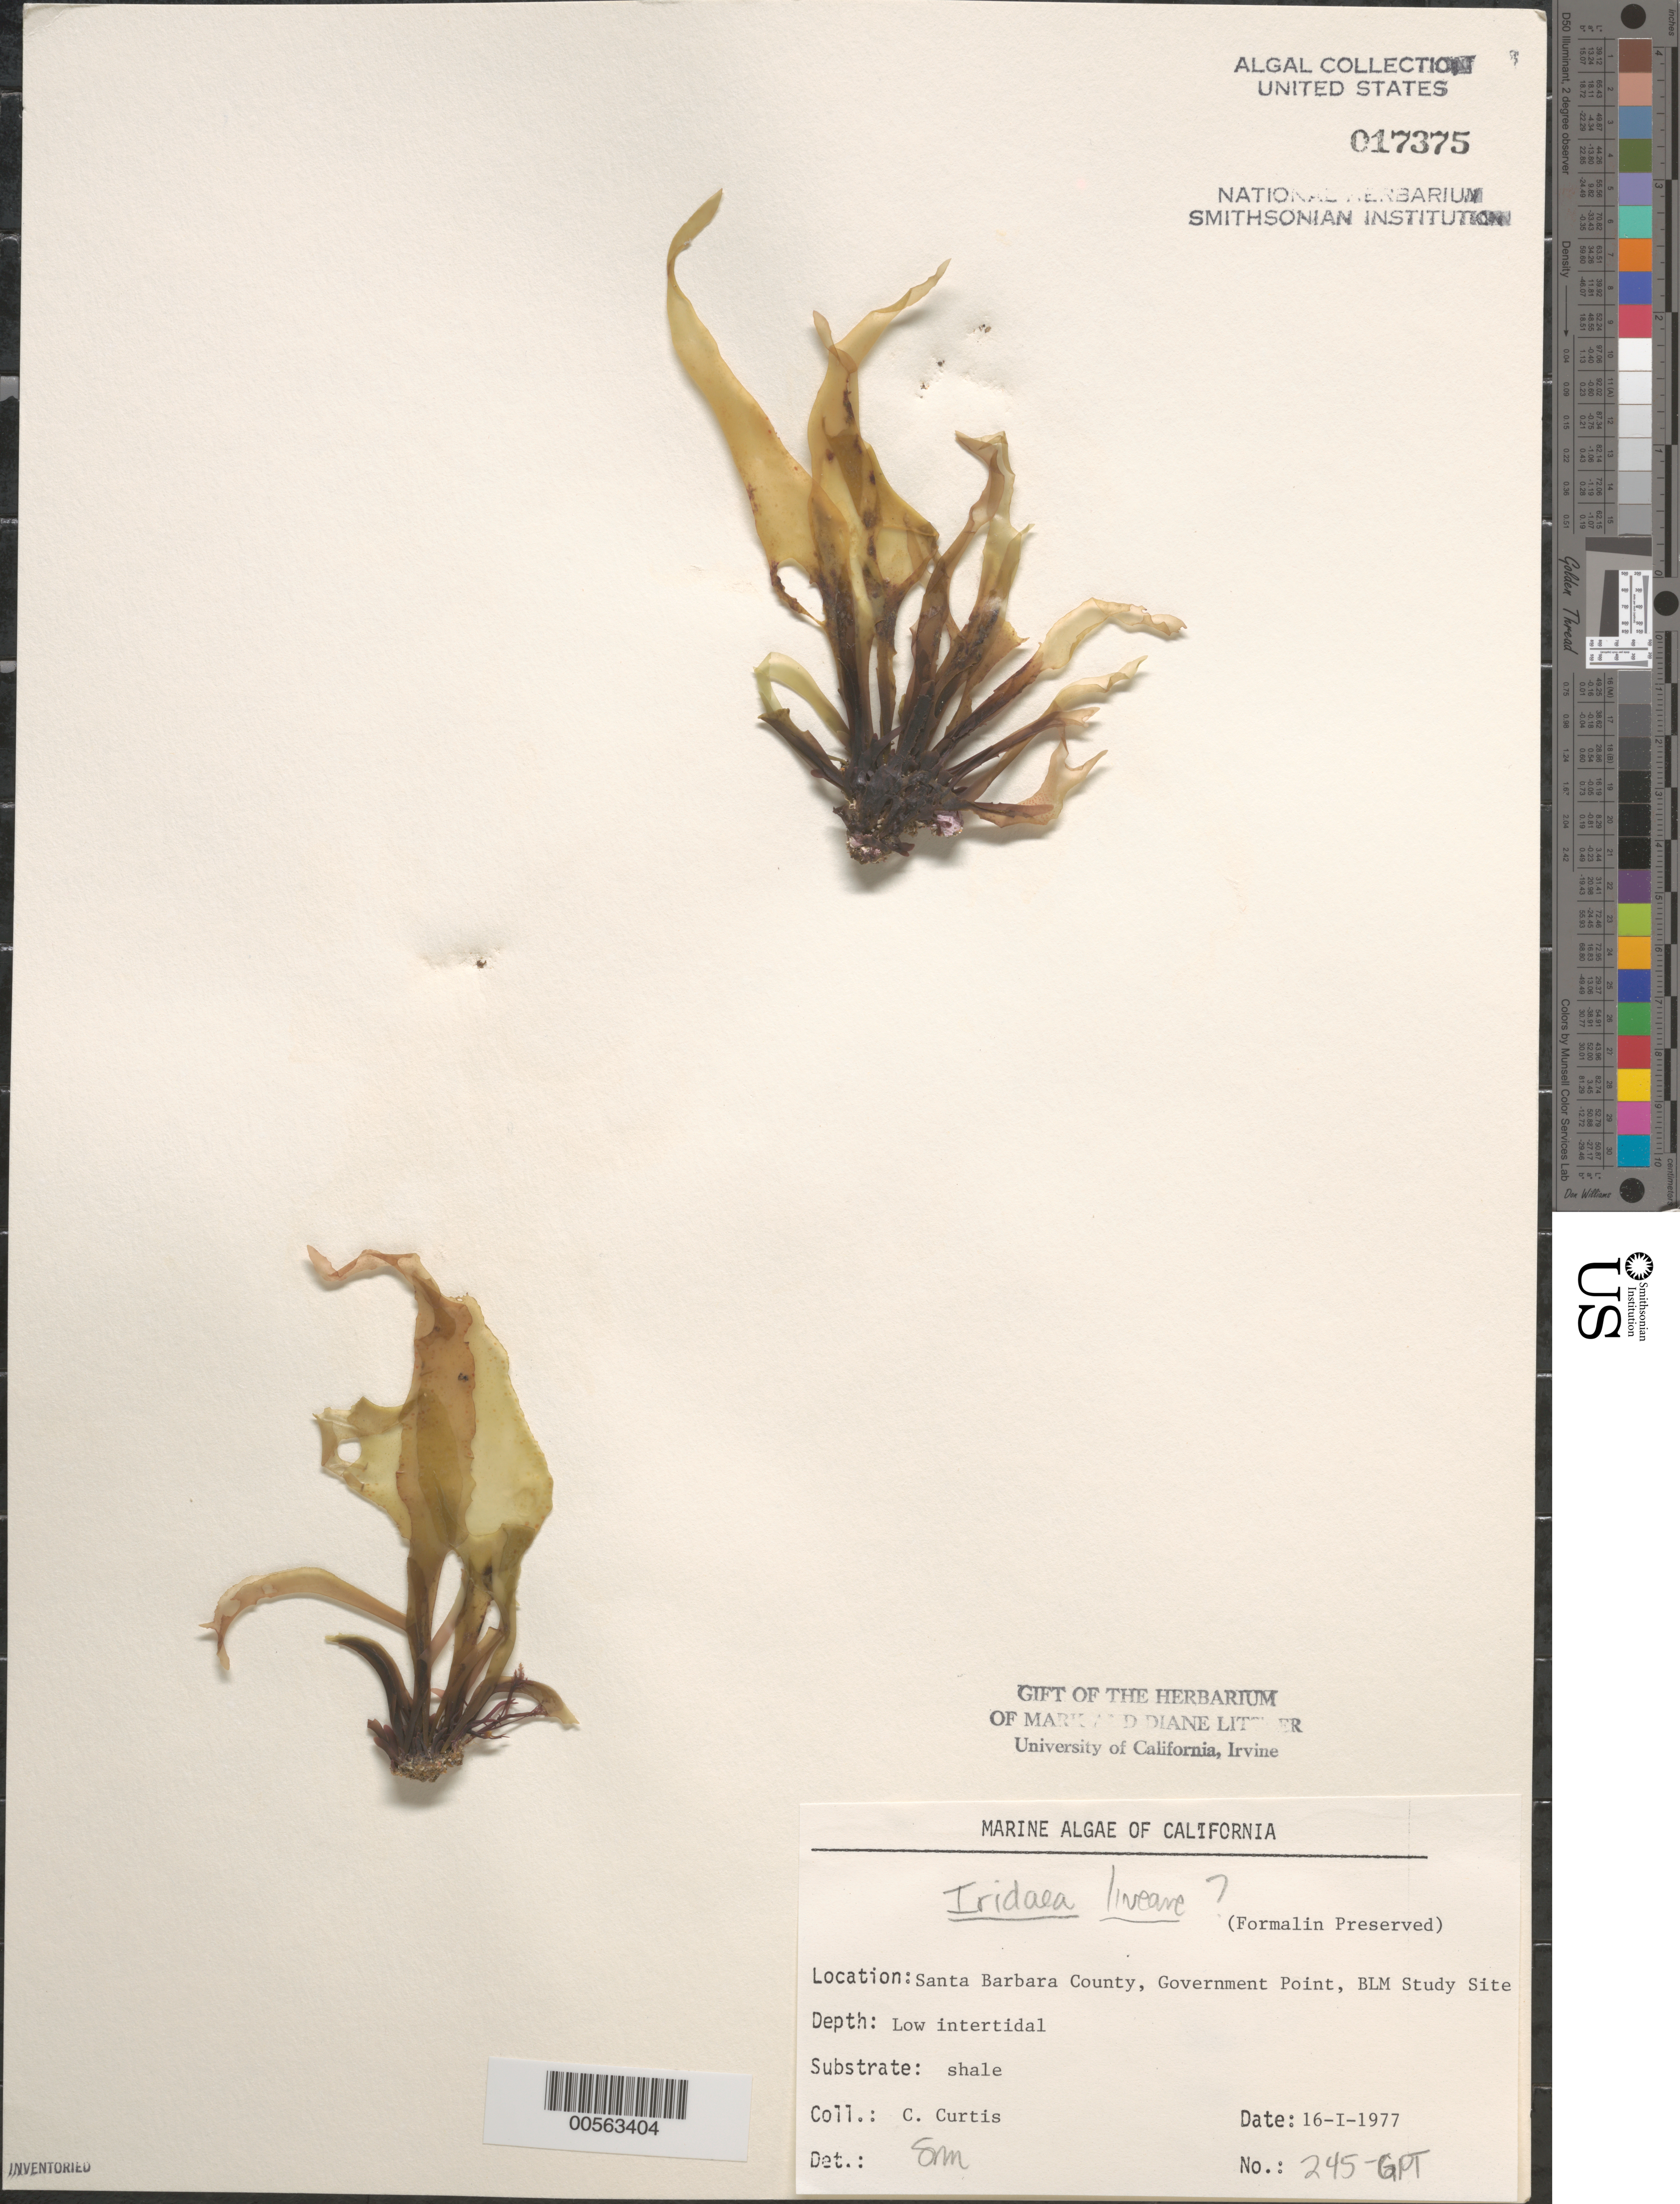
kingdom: Plantae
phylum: Rhodophyta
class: Florideophyceae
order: Gigartinales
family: Gigartinaceae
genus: Mazzaella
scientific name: Mazzaella linearis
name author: (Setchell & N.L. Gardner) Fredericq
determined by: Algae name updating Project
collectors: C. Curtis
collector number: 245-gpt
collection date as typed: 16 Jan 1977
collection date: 1977-01-16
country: United States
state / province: California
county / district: Santa Barbara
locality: Government Point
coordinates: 34 26'31"N, 120 24'06"W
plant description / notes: BLM-SOCALBIGHT Rocky Intertidal Survey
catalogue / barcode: US 17375